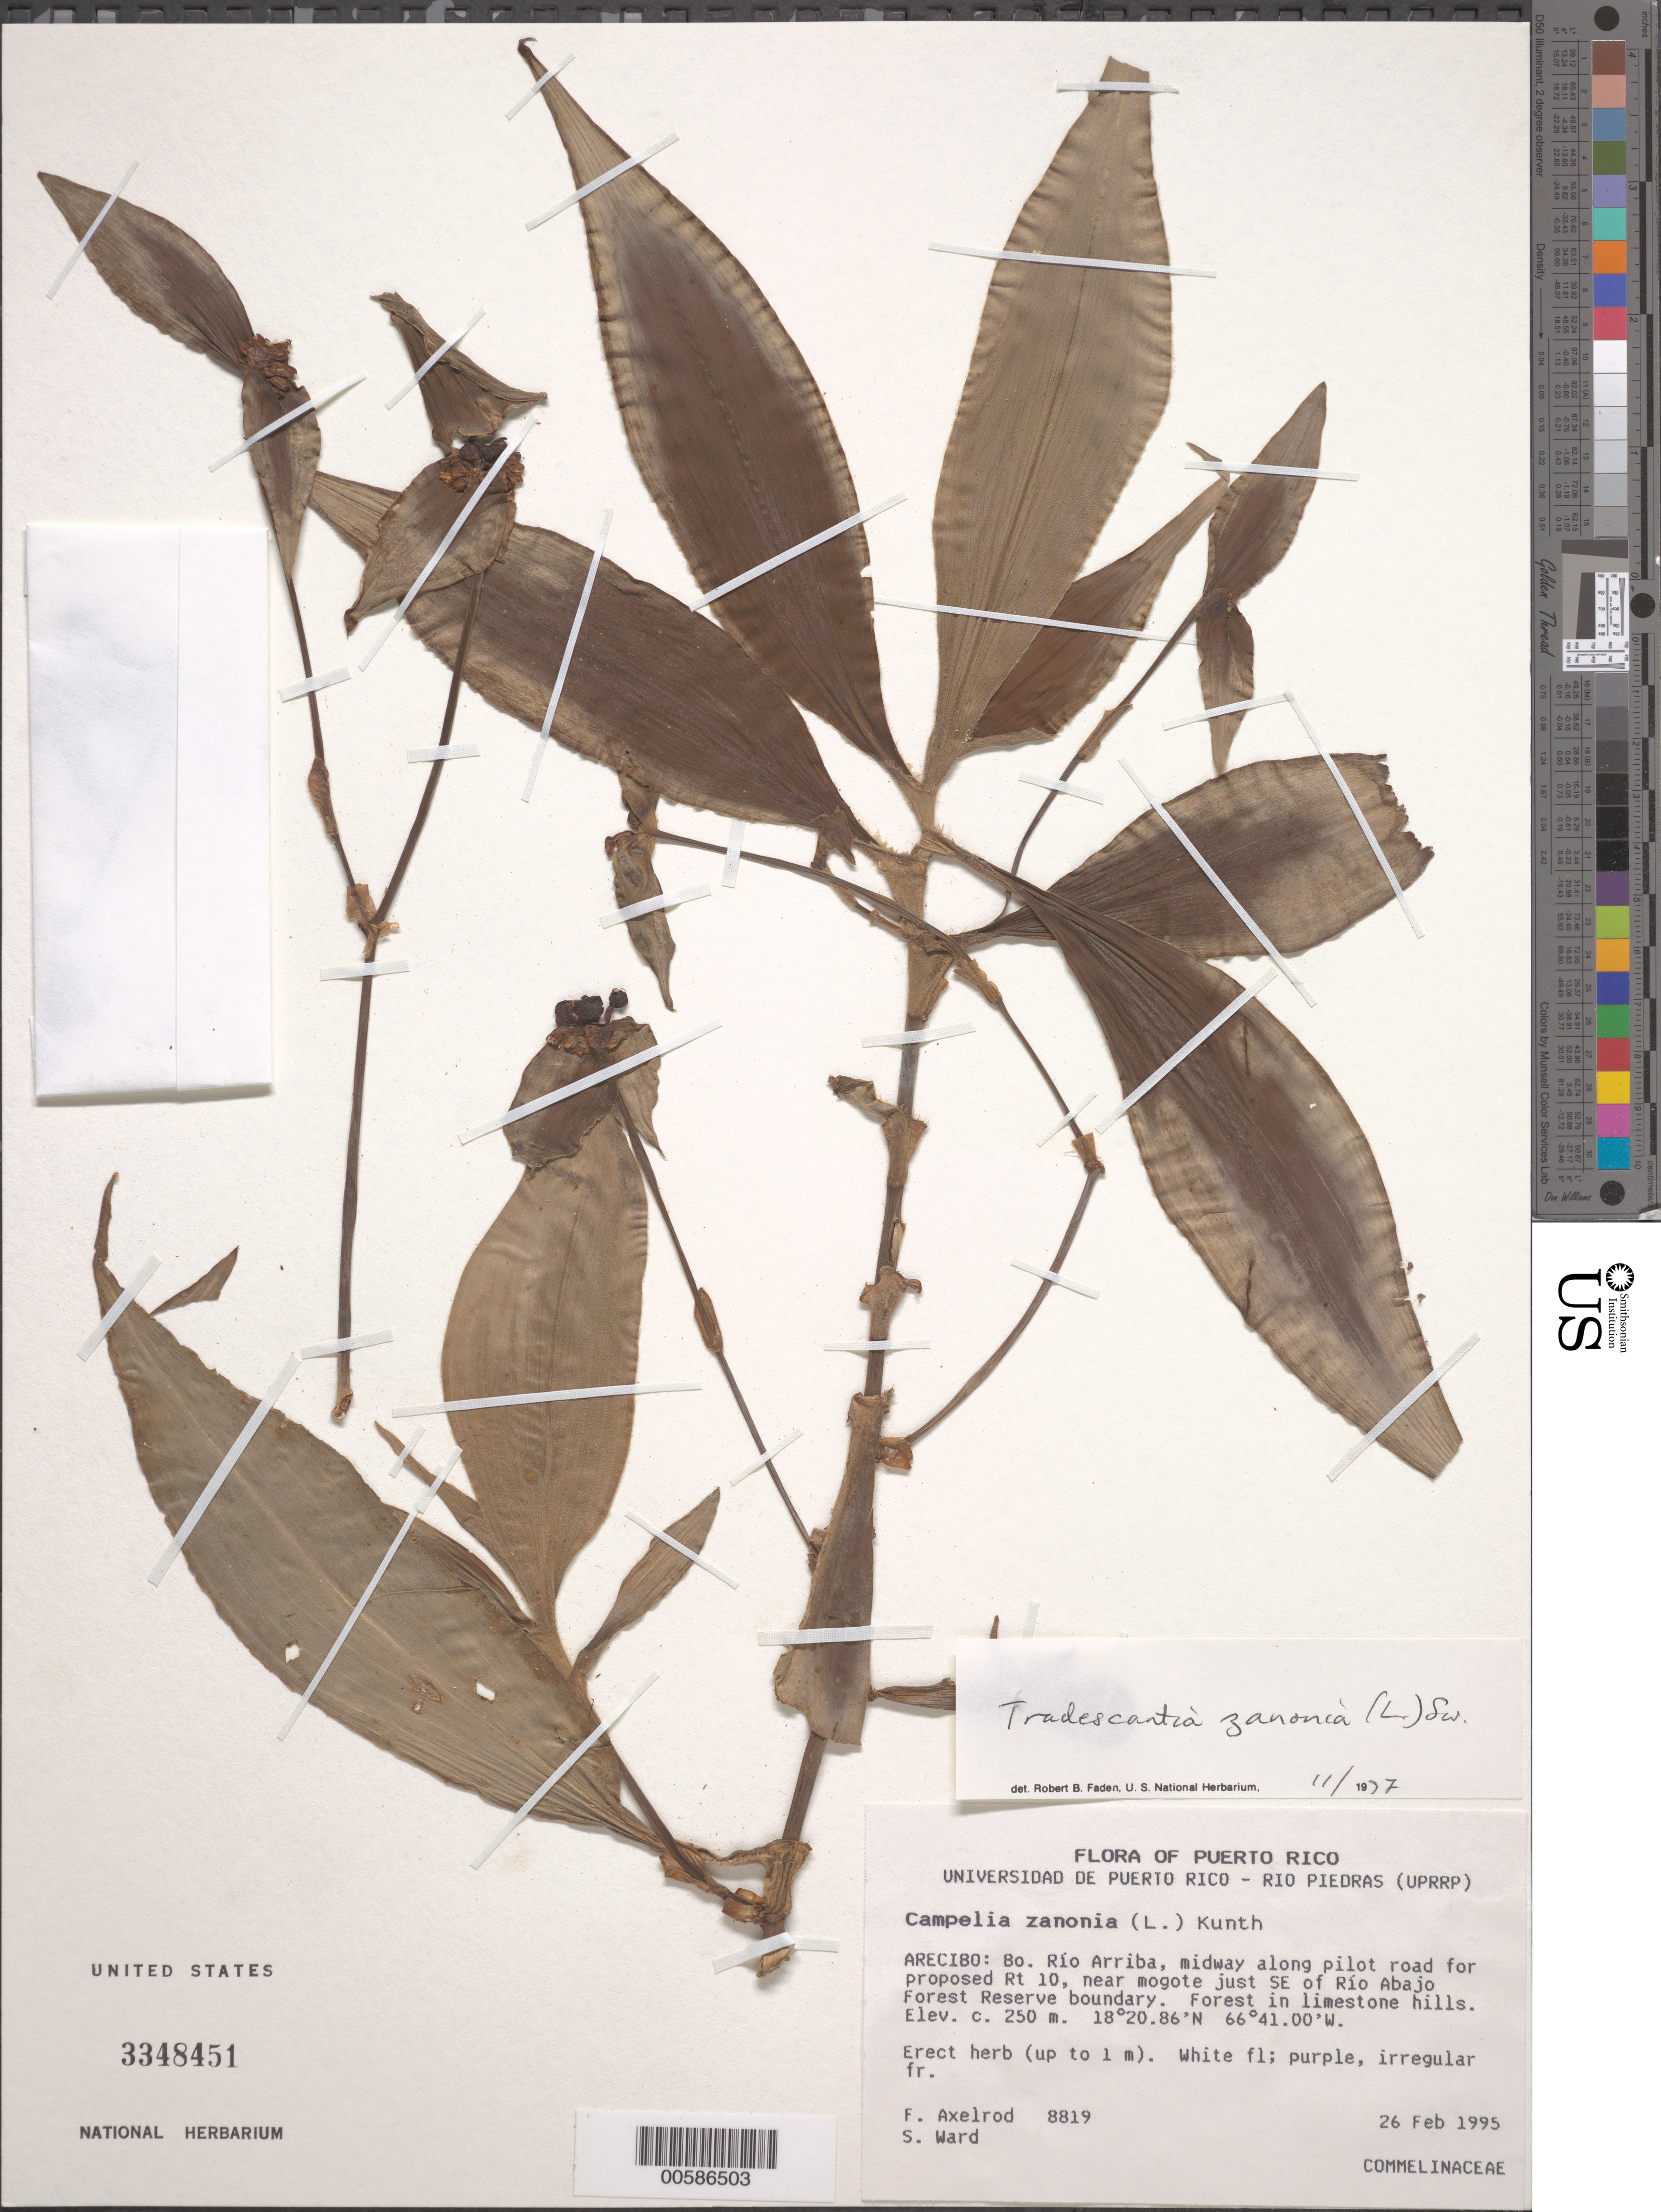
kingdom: Plantae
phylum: Tracheophyta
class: Liliopsida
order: Commelinales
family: Commelinaceae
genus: Tradescantia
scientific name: Tradescantia zanonia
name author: (L.) Sw.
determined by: Faden, Robert B., (US), Smithsonian Institution - National Museum of Natural History (UNITED STATES)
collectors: F. S. Axelrod & S. Ward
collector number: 8819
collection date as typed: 26 Feb 1995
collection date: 1995-02-26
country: Puerto Rico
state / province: Arecibo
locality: Arecibo: Bo. Río Arriba, midway along pilot road for proposed Rt. 10, near mogote just SE of Río Abajo Forest Reserve boundary.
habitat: Forest in limestone hills.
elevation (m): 250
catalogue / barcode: US 3348451